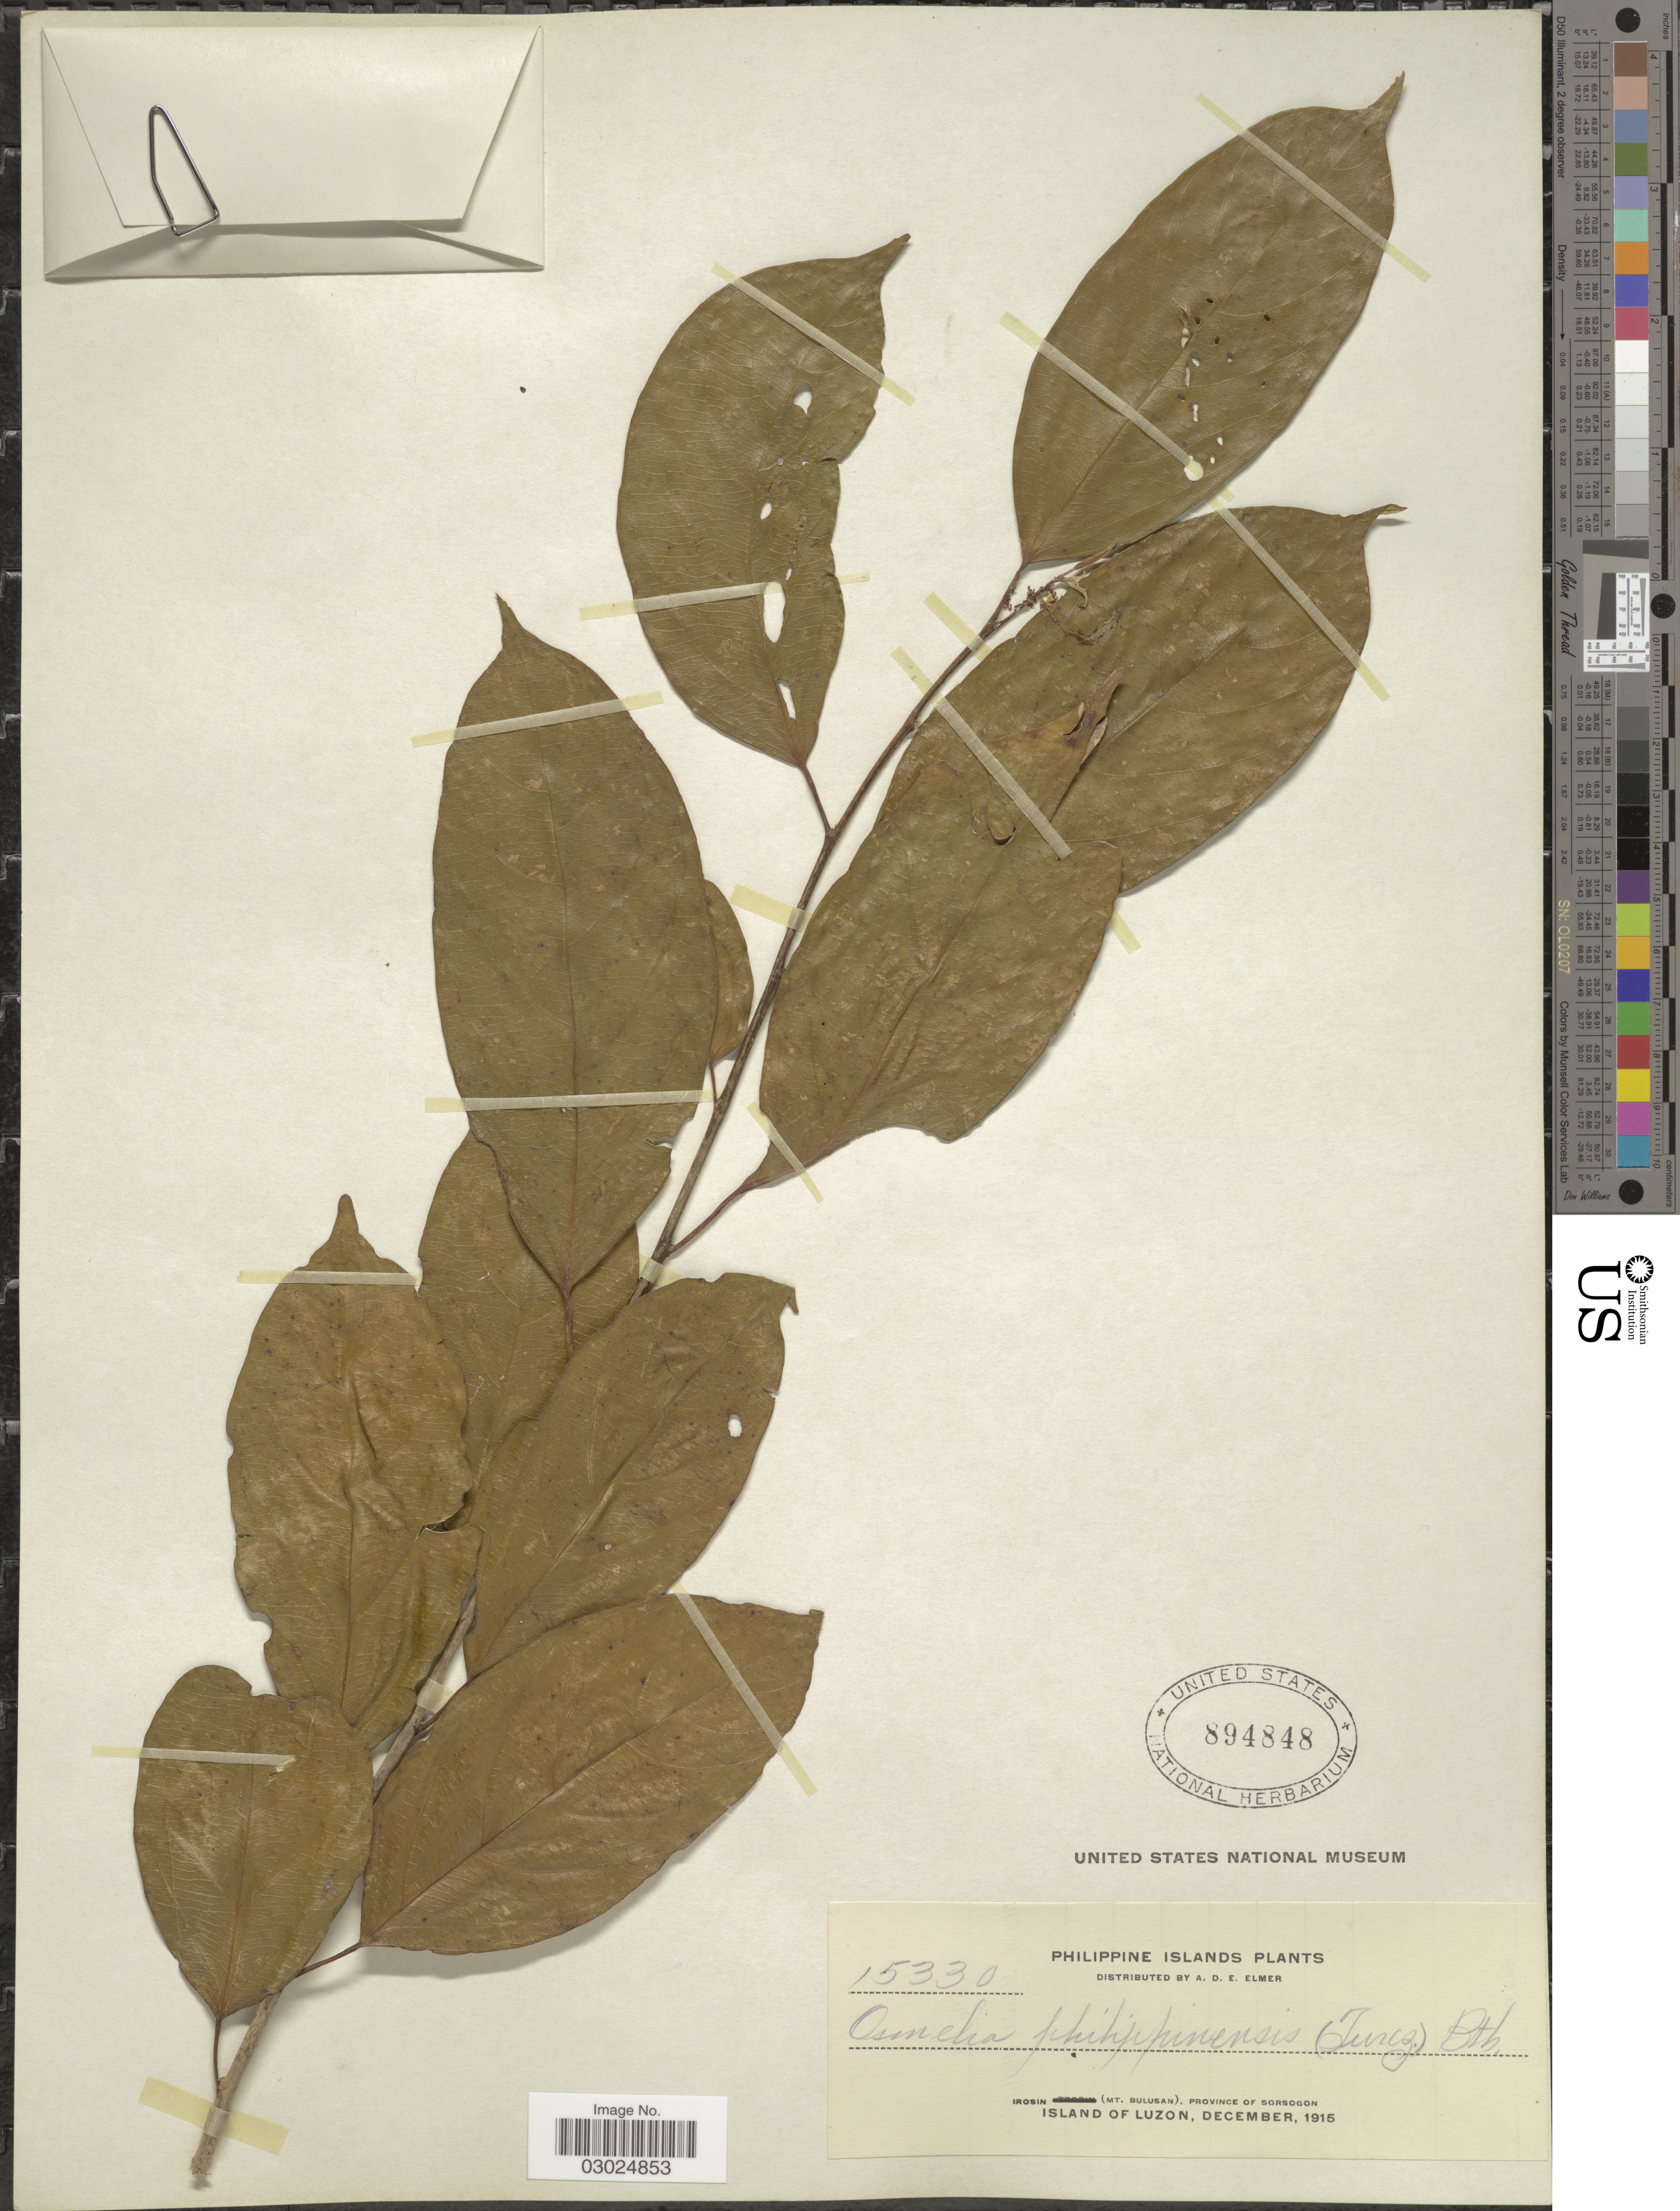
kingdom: Plantae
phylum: Tracheophyta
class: Magnoliopsida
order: Malpighiales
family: Salicaceae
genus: Osmelia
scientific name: Osmelia philippina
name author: (Turcz.) Benth.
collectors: A. D. E. Elmer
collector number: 15330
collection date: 1915-12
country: Philippines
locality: Irosin (Mt. Bulusan), Province of Sorsogon, Island of Luzon.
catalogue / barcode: US 894848